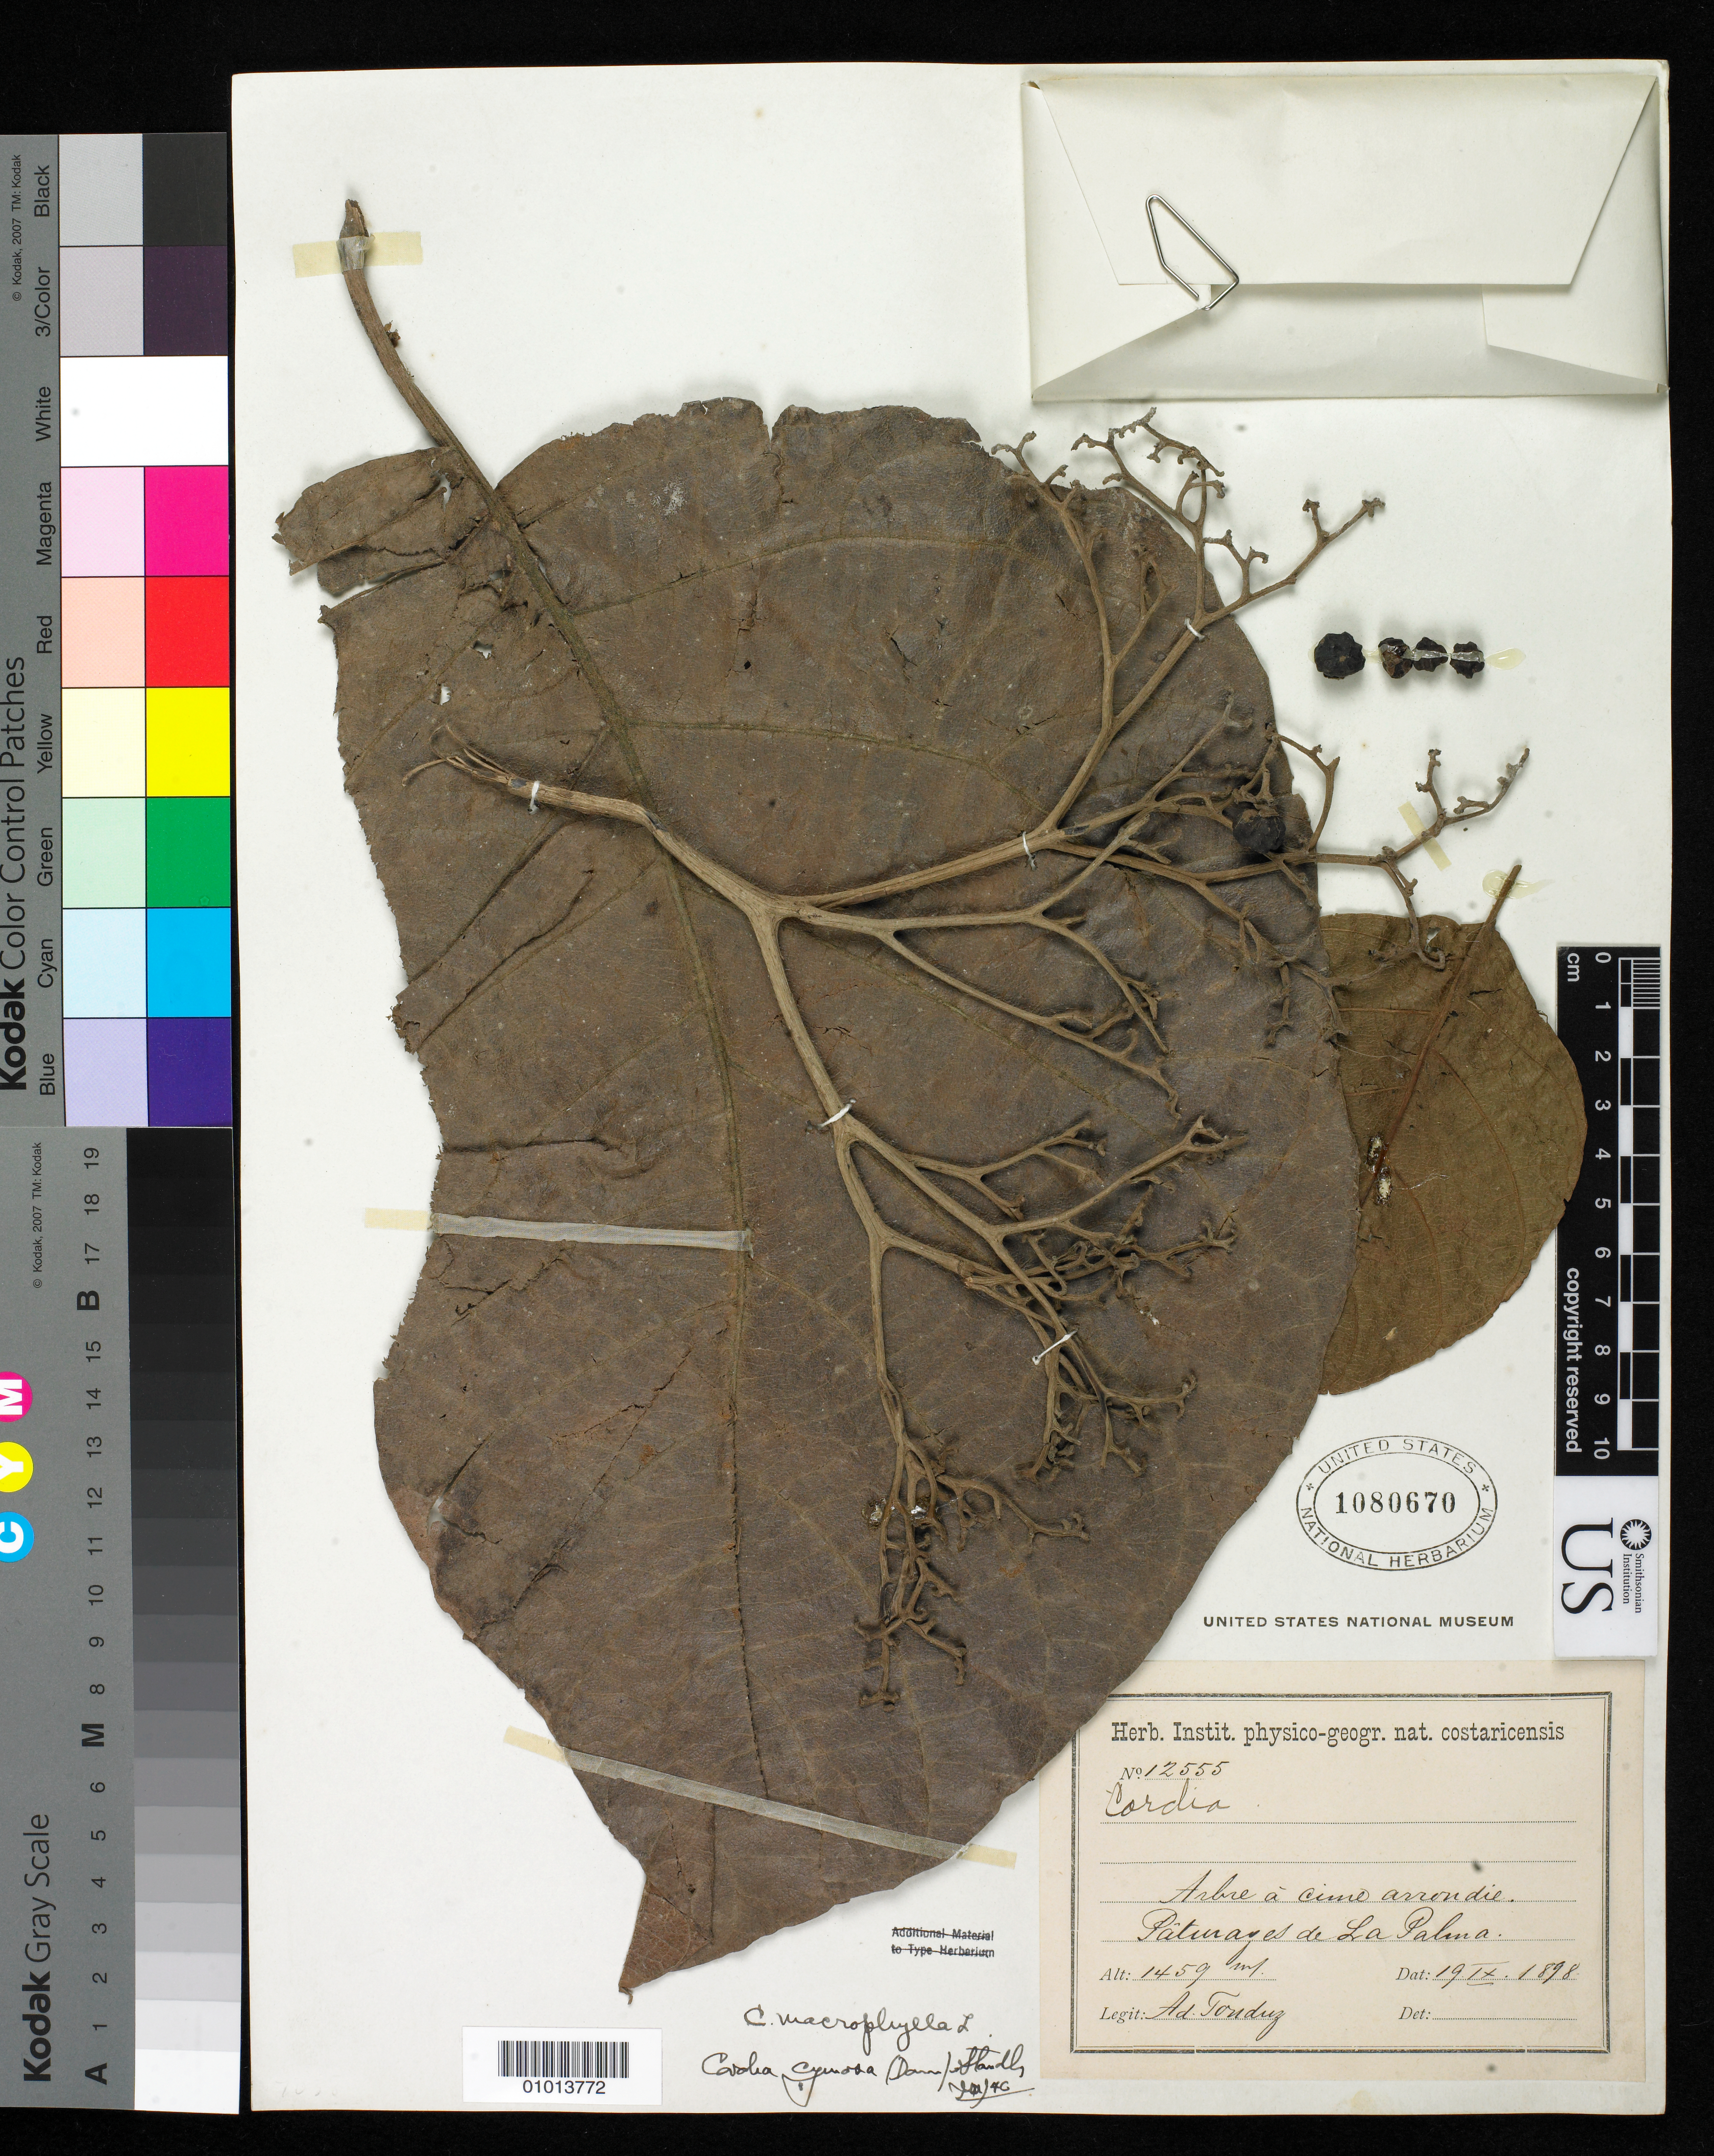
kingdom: Plantae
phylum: Tracheophyta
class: Magnoliopsida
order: Lamiales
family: Lamiaceae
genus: Cornutia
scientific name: Cornutia cymosa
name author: Donn. Sm.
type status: Isolectotype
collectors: A. Tonduz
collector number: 12555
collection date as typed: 19 Sep 1898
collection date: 1898-09-19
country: Costa Rica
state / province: San José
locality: Patinages de la Palma.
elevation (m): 1459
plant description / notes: Tonduz 12555 = Tonduz [Donn. Sm.] 7383.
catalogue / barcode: US 1080670